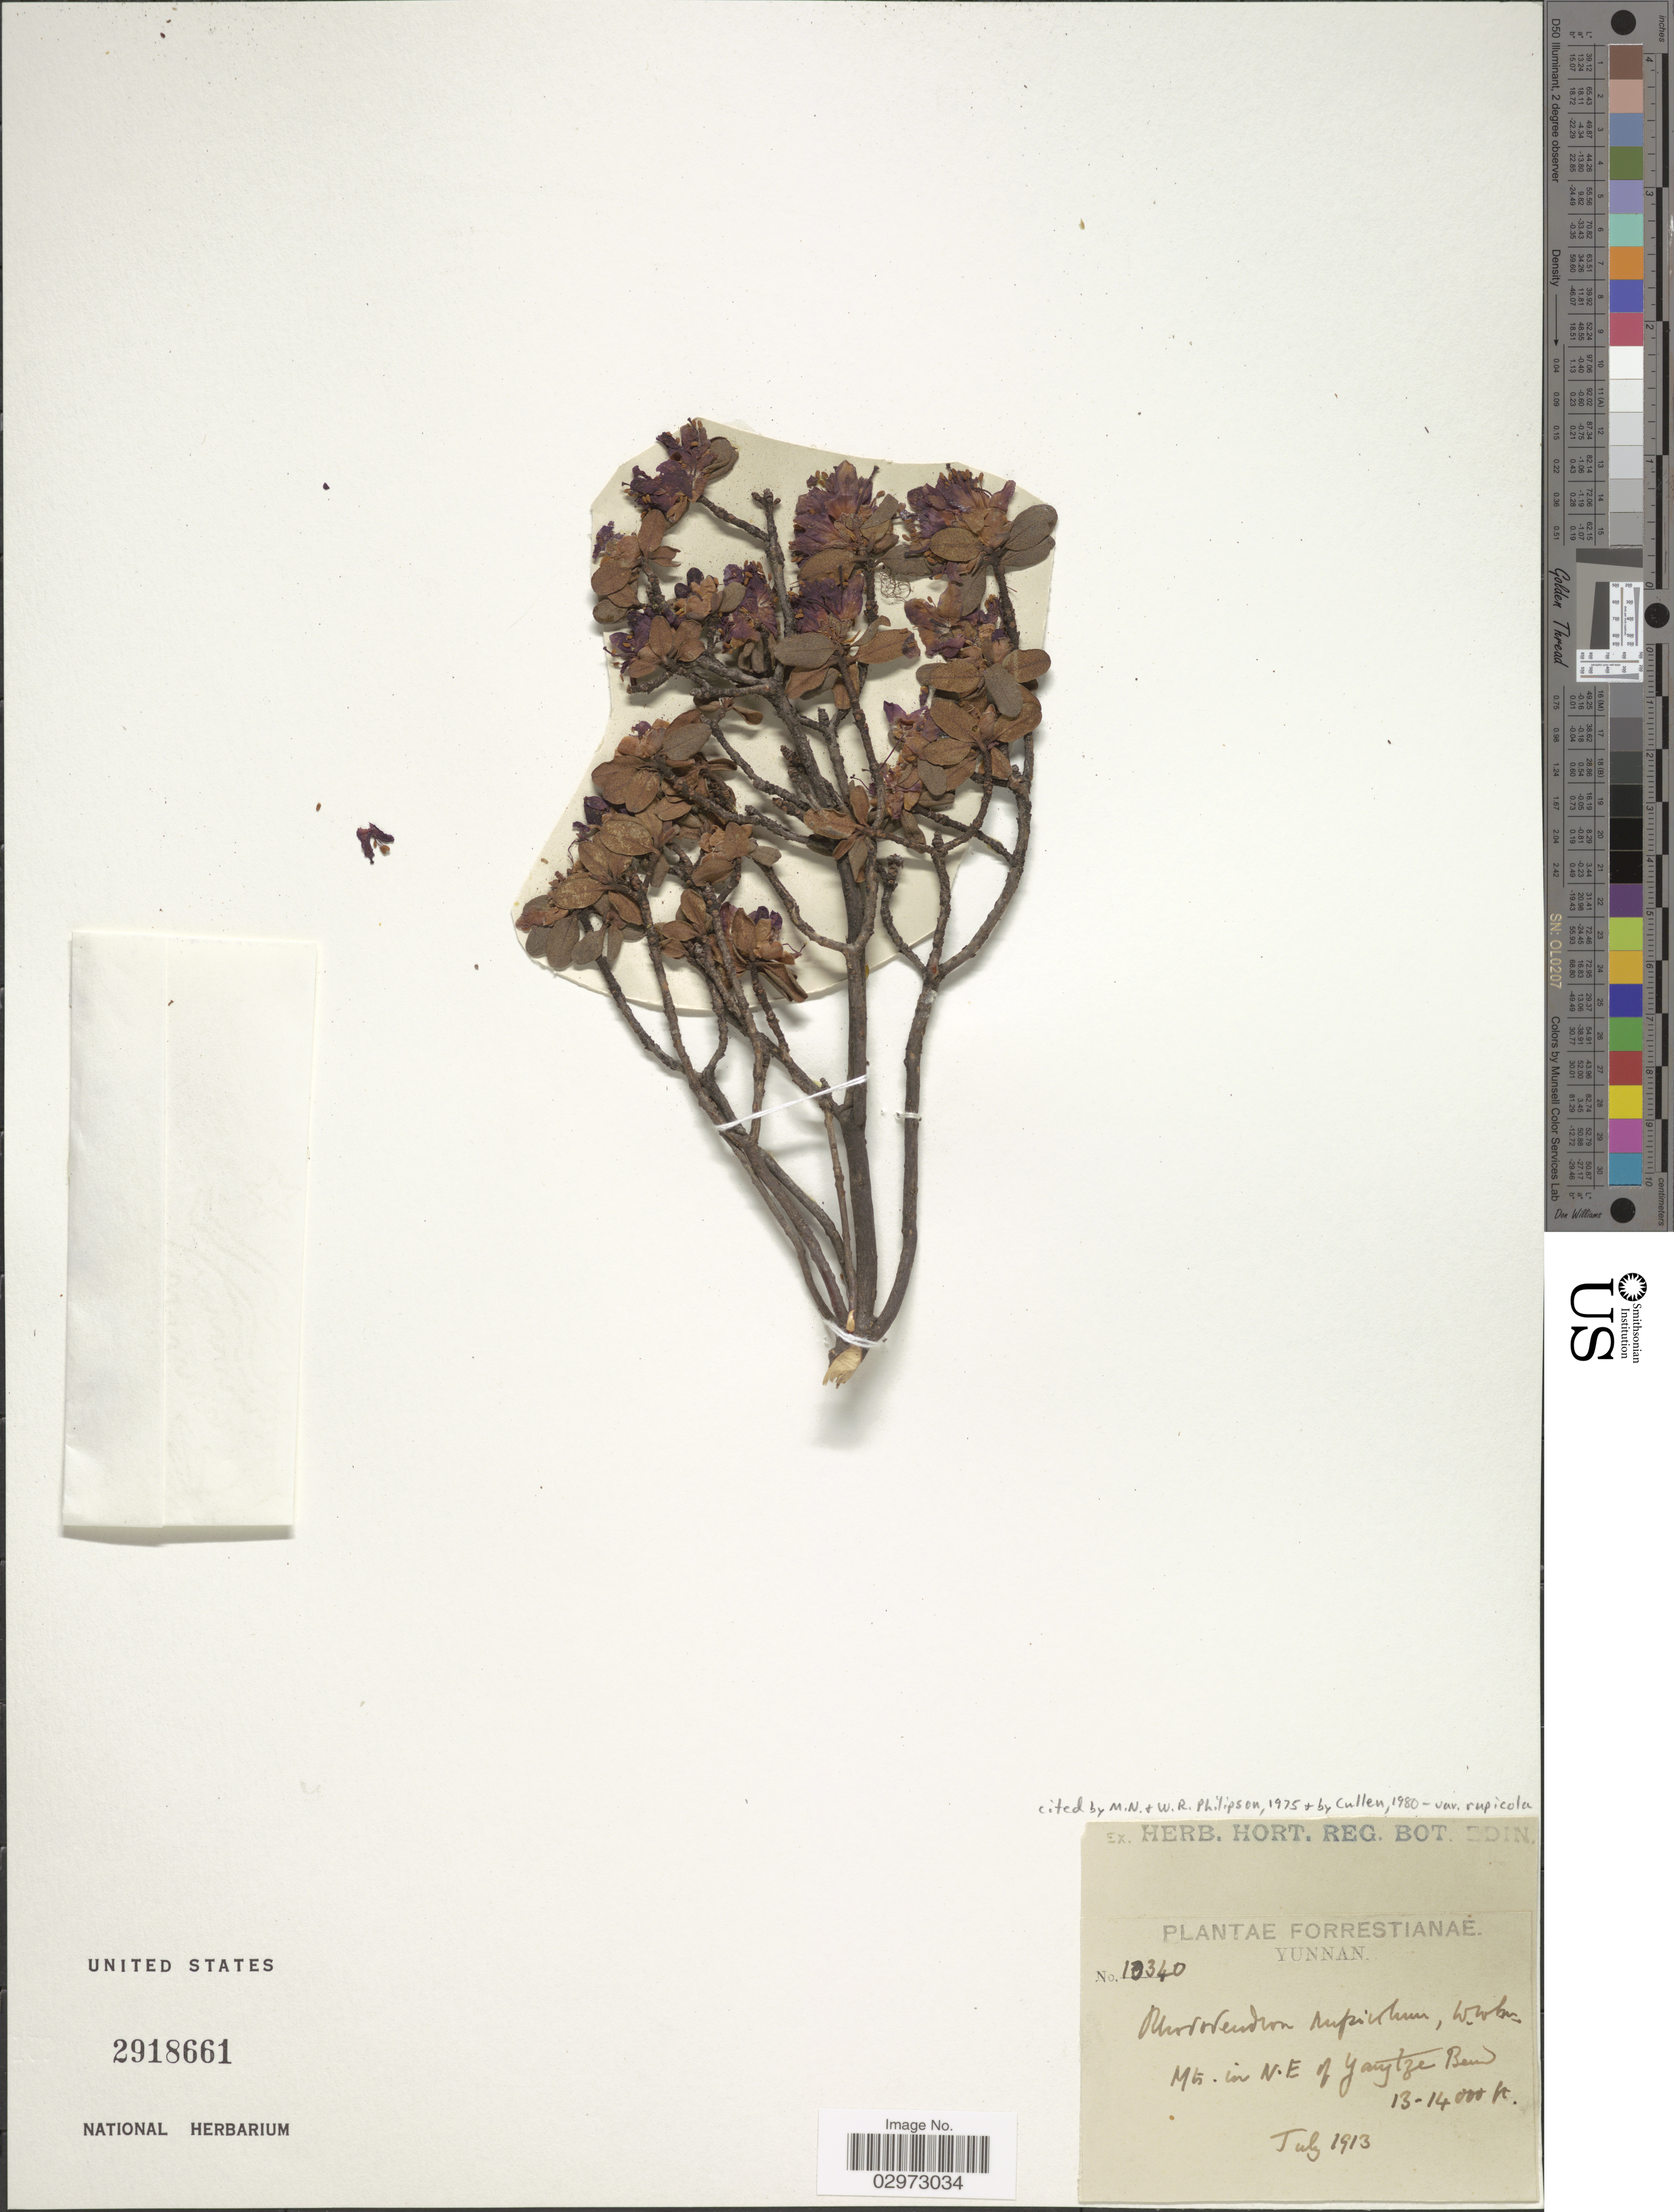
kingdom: Plantae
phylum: Tracheophyta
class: Magnoliopsida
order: Ericales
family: Ericaceae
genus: Rhododendron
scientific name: Rhododendron rupicola var. rupicola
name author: W.W. Sm.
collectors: -. Forrest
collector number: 10340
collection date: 1913-07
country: China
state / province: Yunnan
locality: Mts. in N.E. of Yangtze Bank [interpreted].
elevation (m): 3962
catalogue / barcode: US 2918661